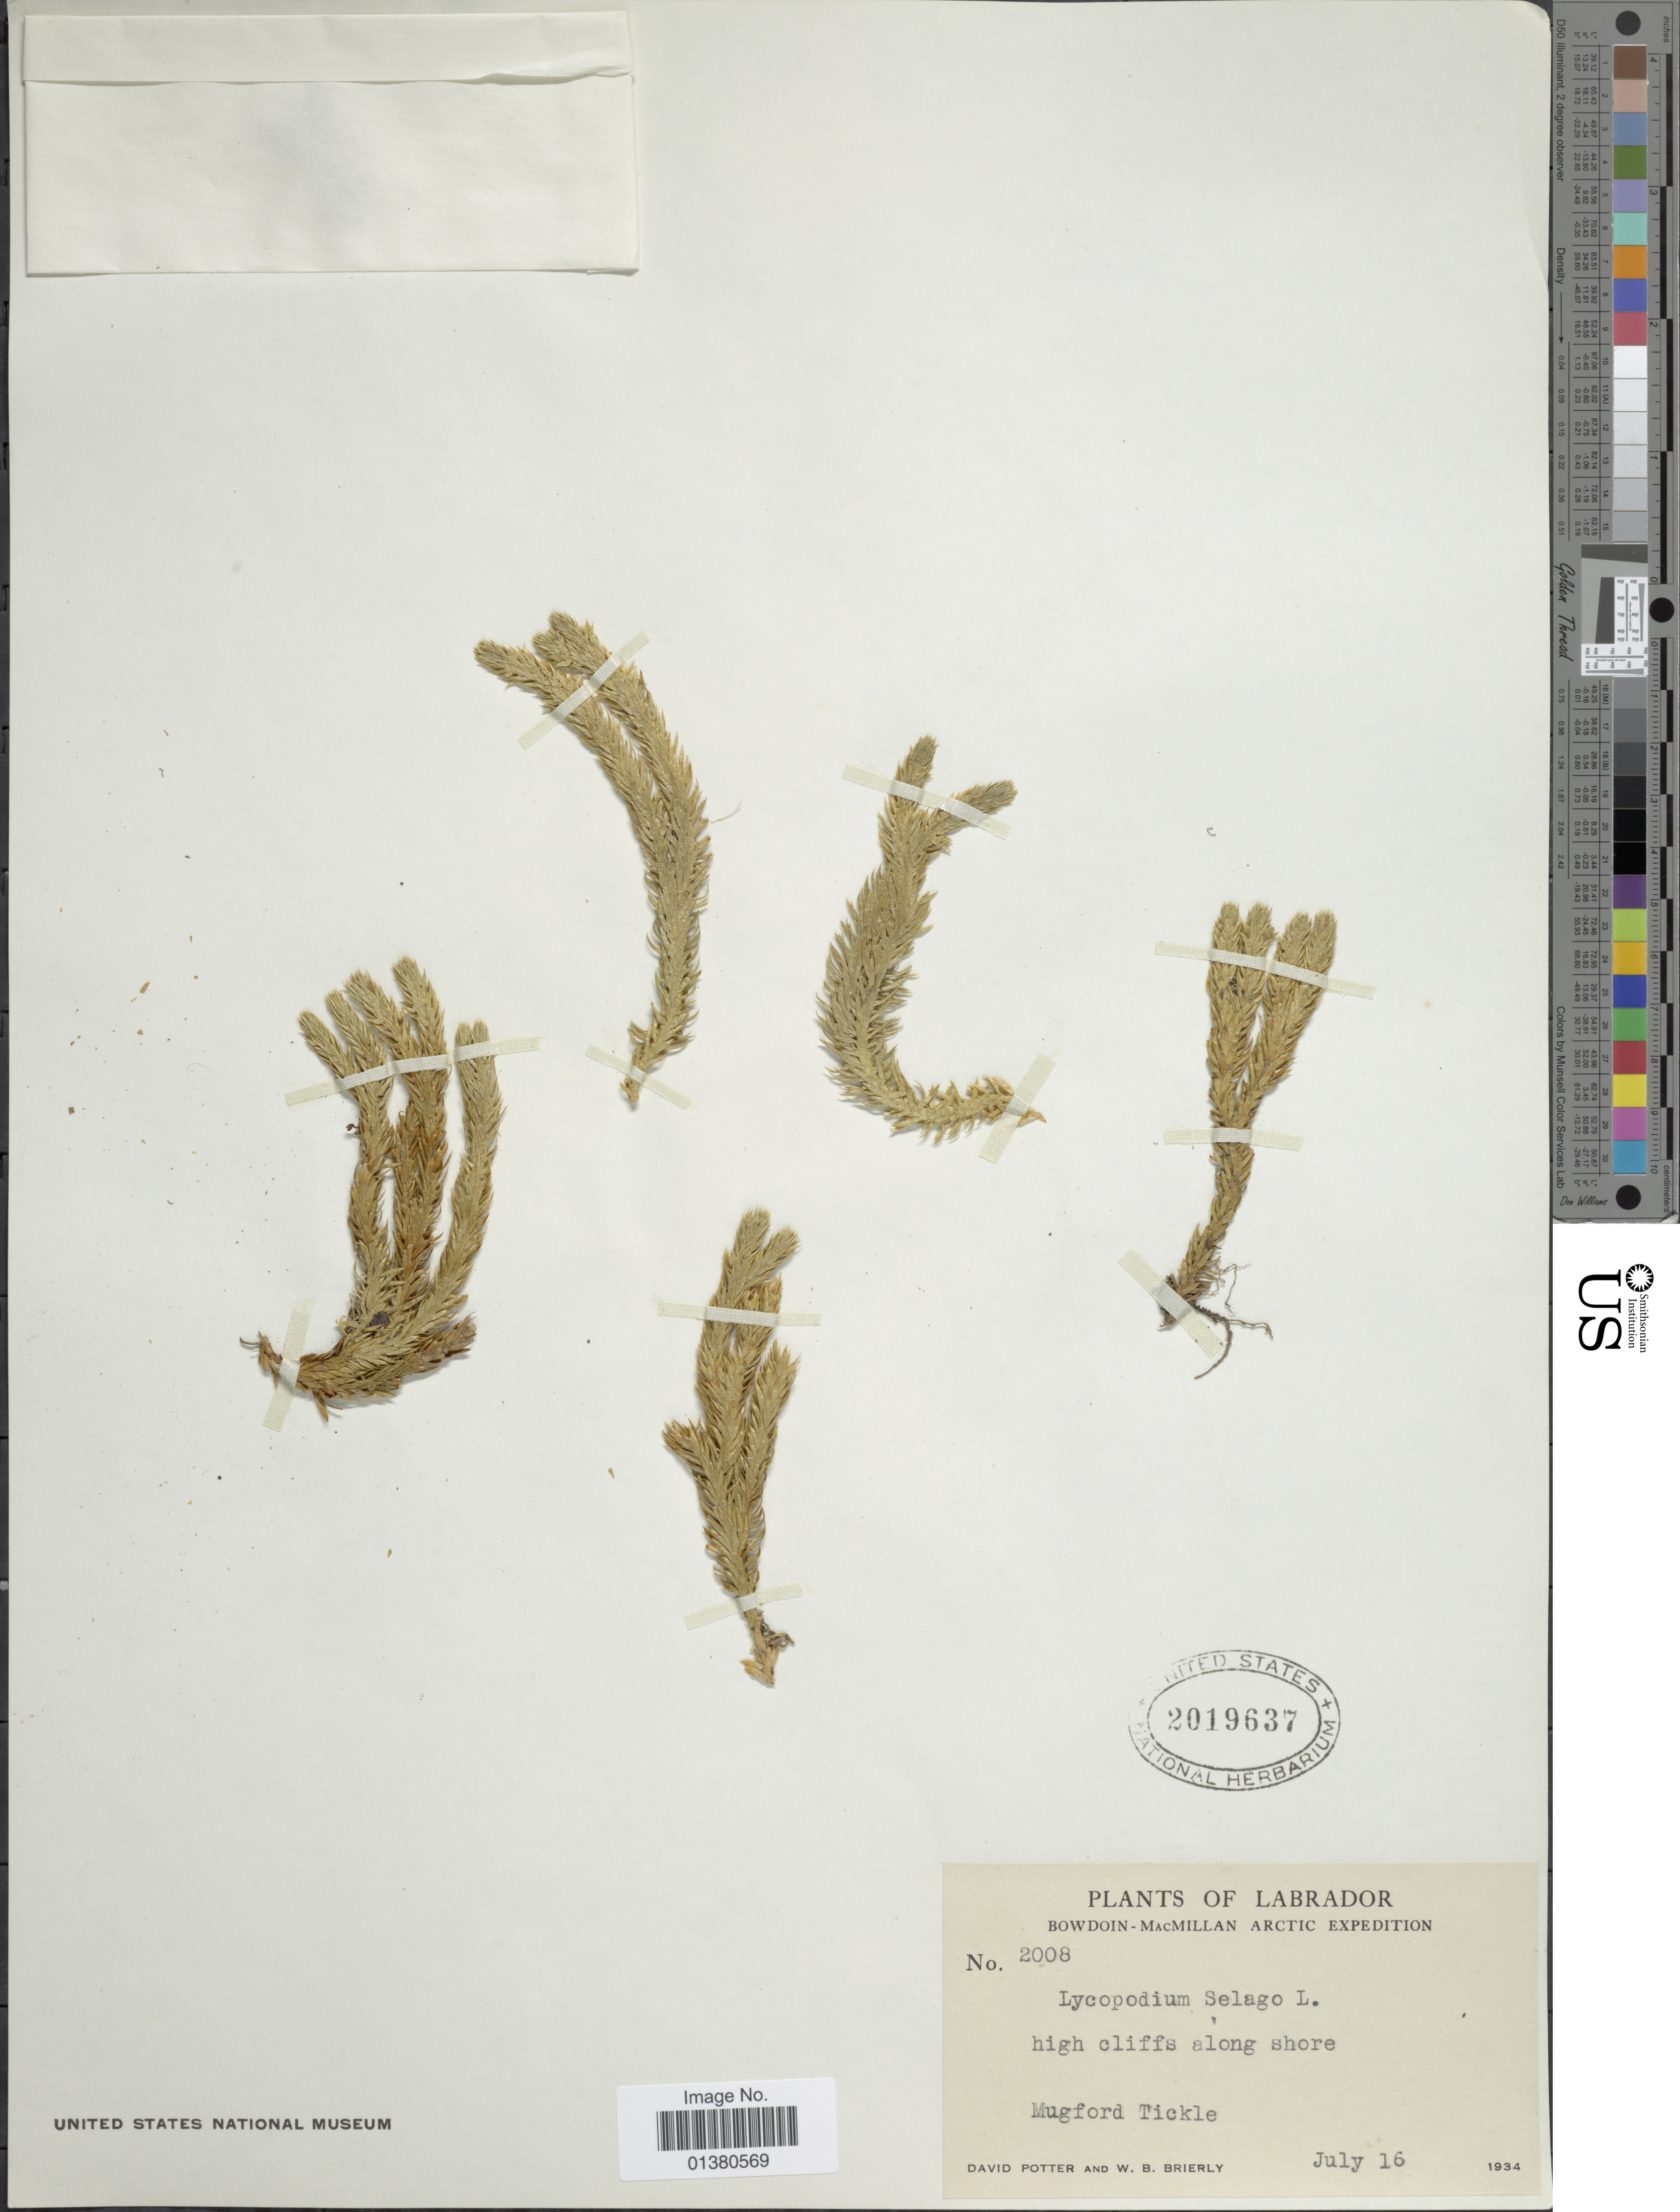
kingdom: Plantae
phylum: Tracheophyta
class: Lycopodiopsida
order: Lycopodiales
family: Lycopodiaceae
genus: Huperzia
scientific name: Huperzia selago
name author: (L.) Bernh. ex Schrank & Mart.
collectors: D. Potter & W. Brierly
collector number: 2008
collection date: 1934-07-16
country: Canada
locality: Labrador, Mugford Tickle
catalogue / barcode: US 2019637